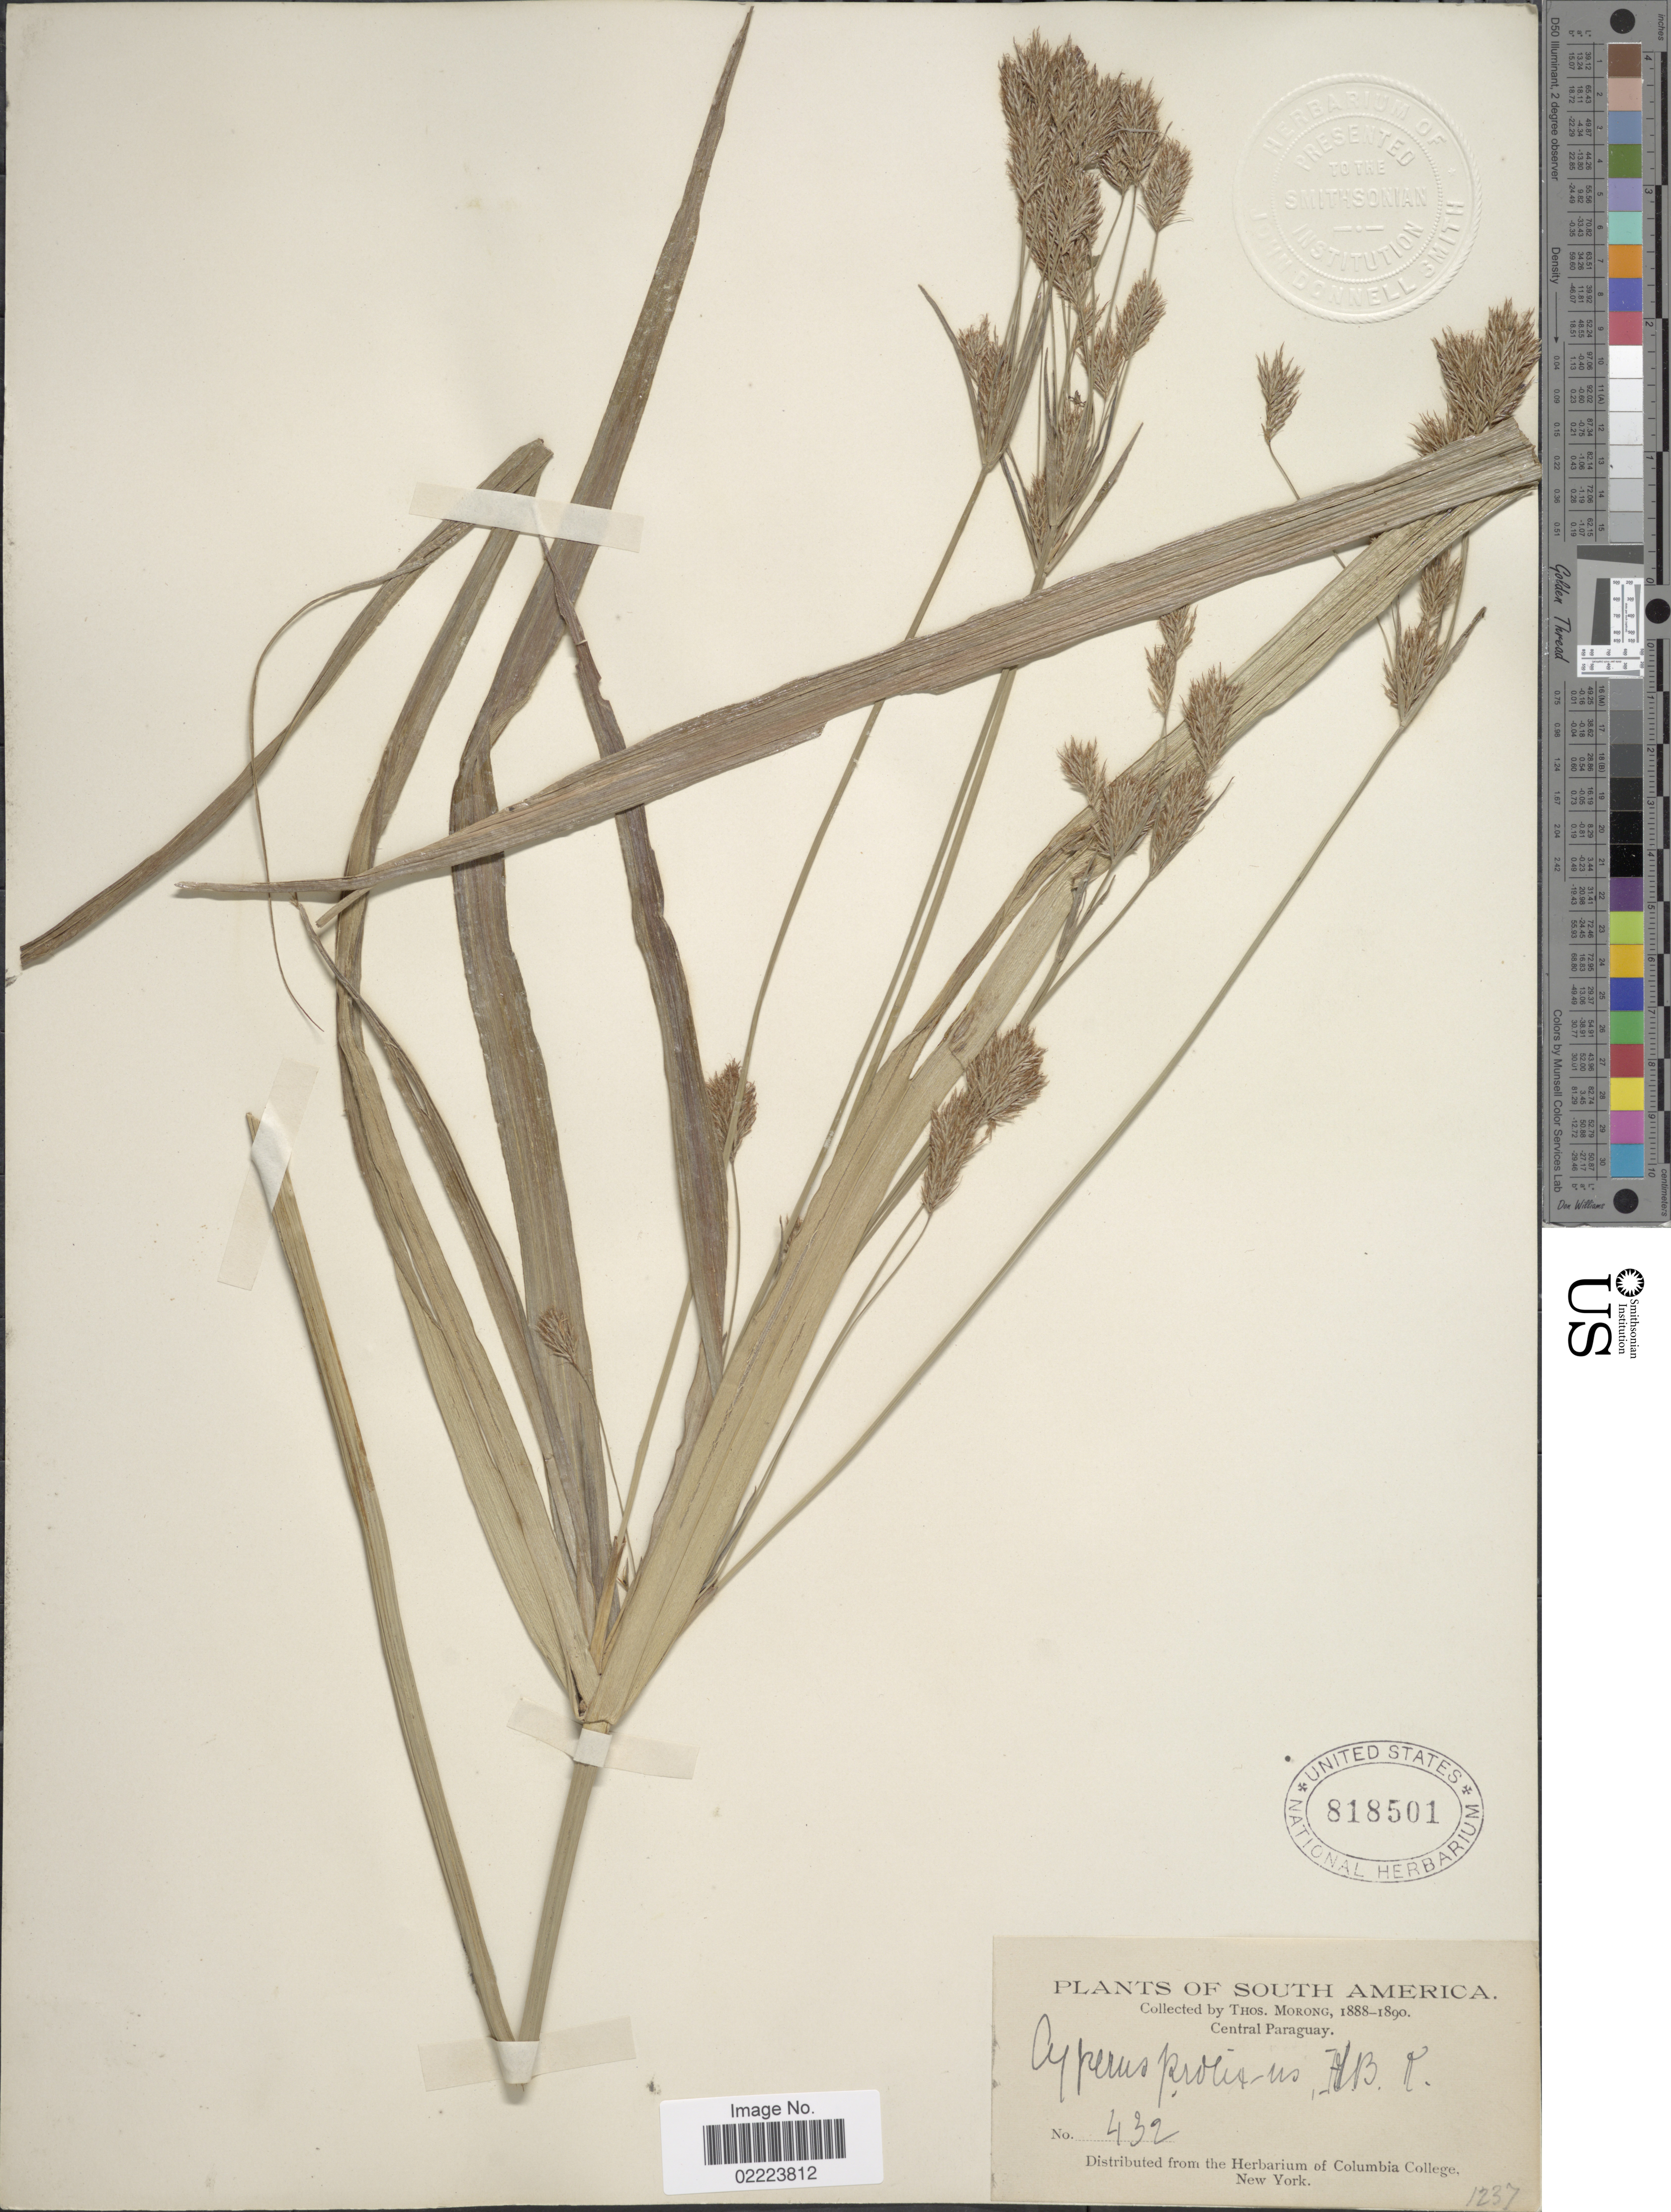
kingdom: Plantae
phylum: Tracheophyta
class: Liliopsida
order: Poales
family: Cyperaceae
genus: Cyperus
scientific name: Cyperus prolixus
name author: Kunth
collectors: ex herb. T. Morong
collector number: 432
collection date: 1888/1890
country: Paraguay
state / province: Central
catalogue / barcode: US 818501